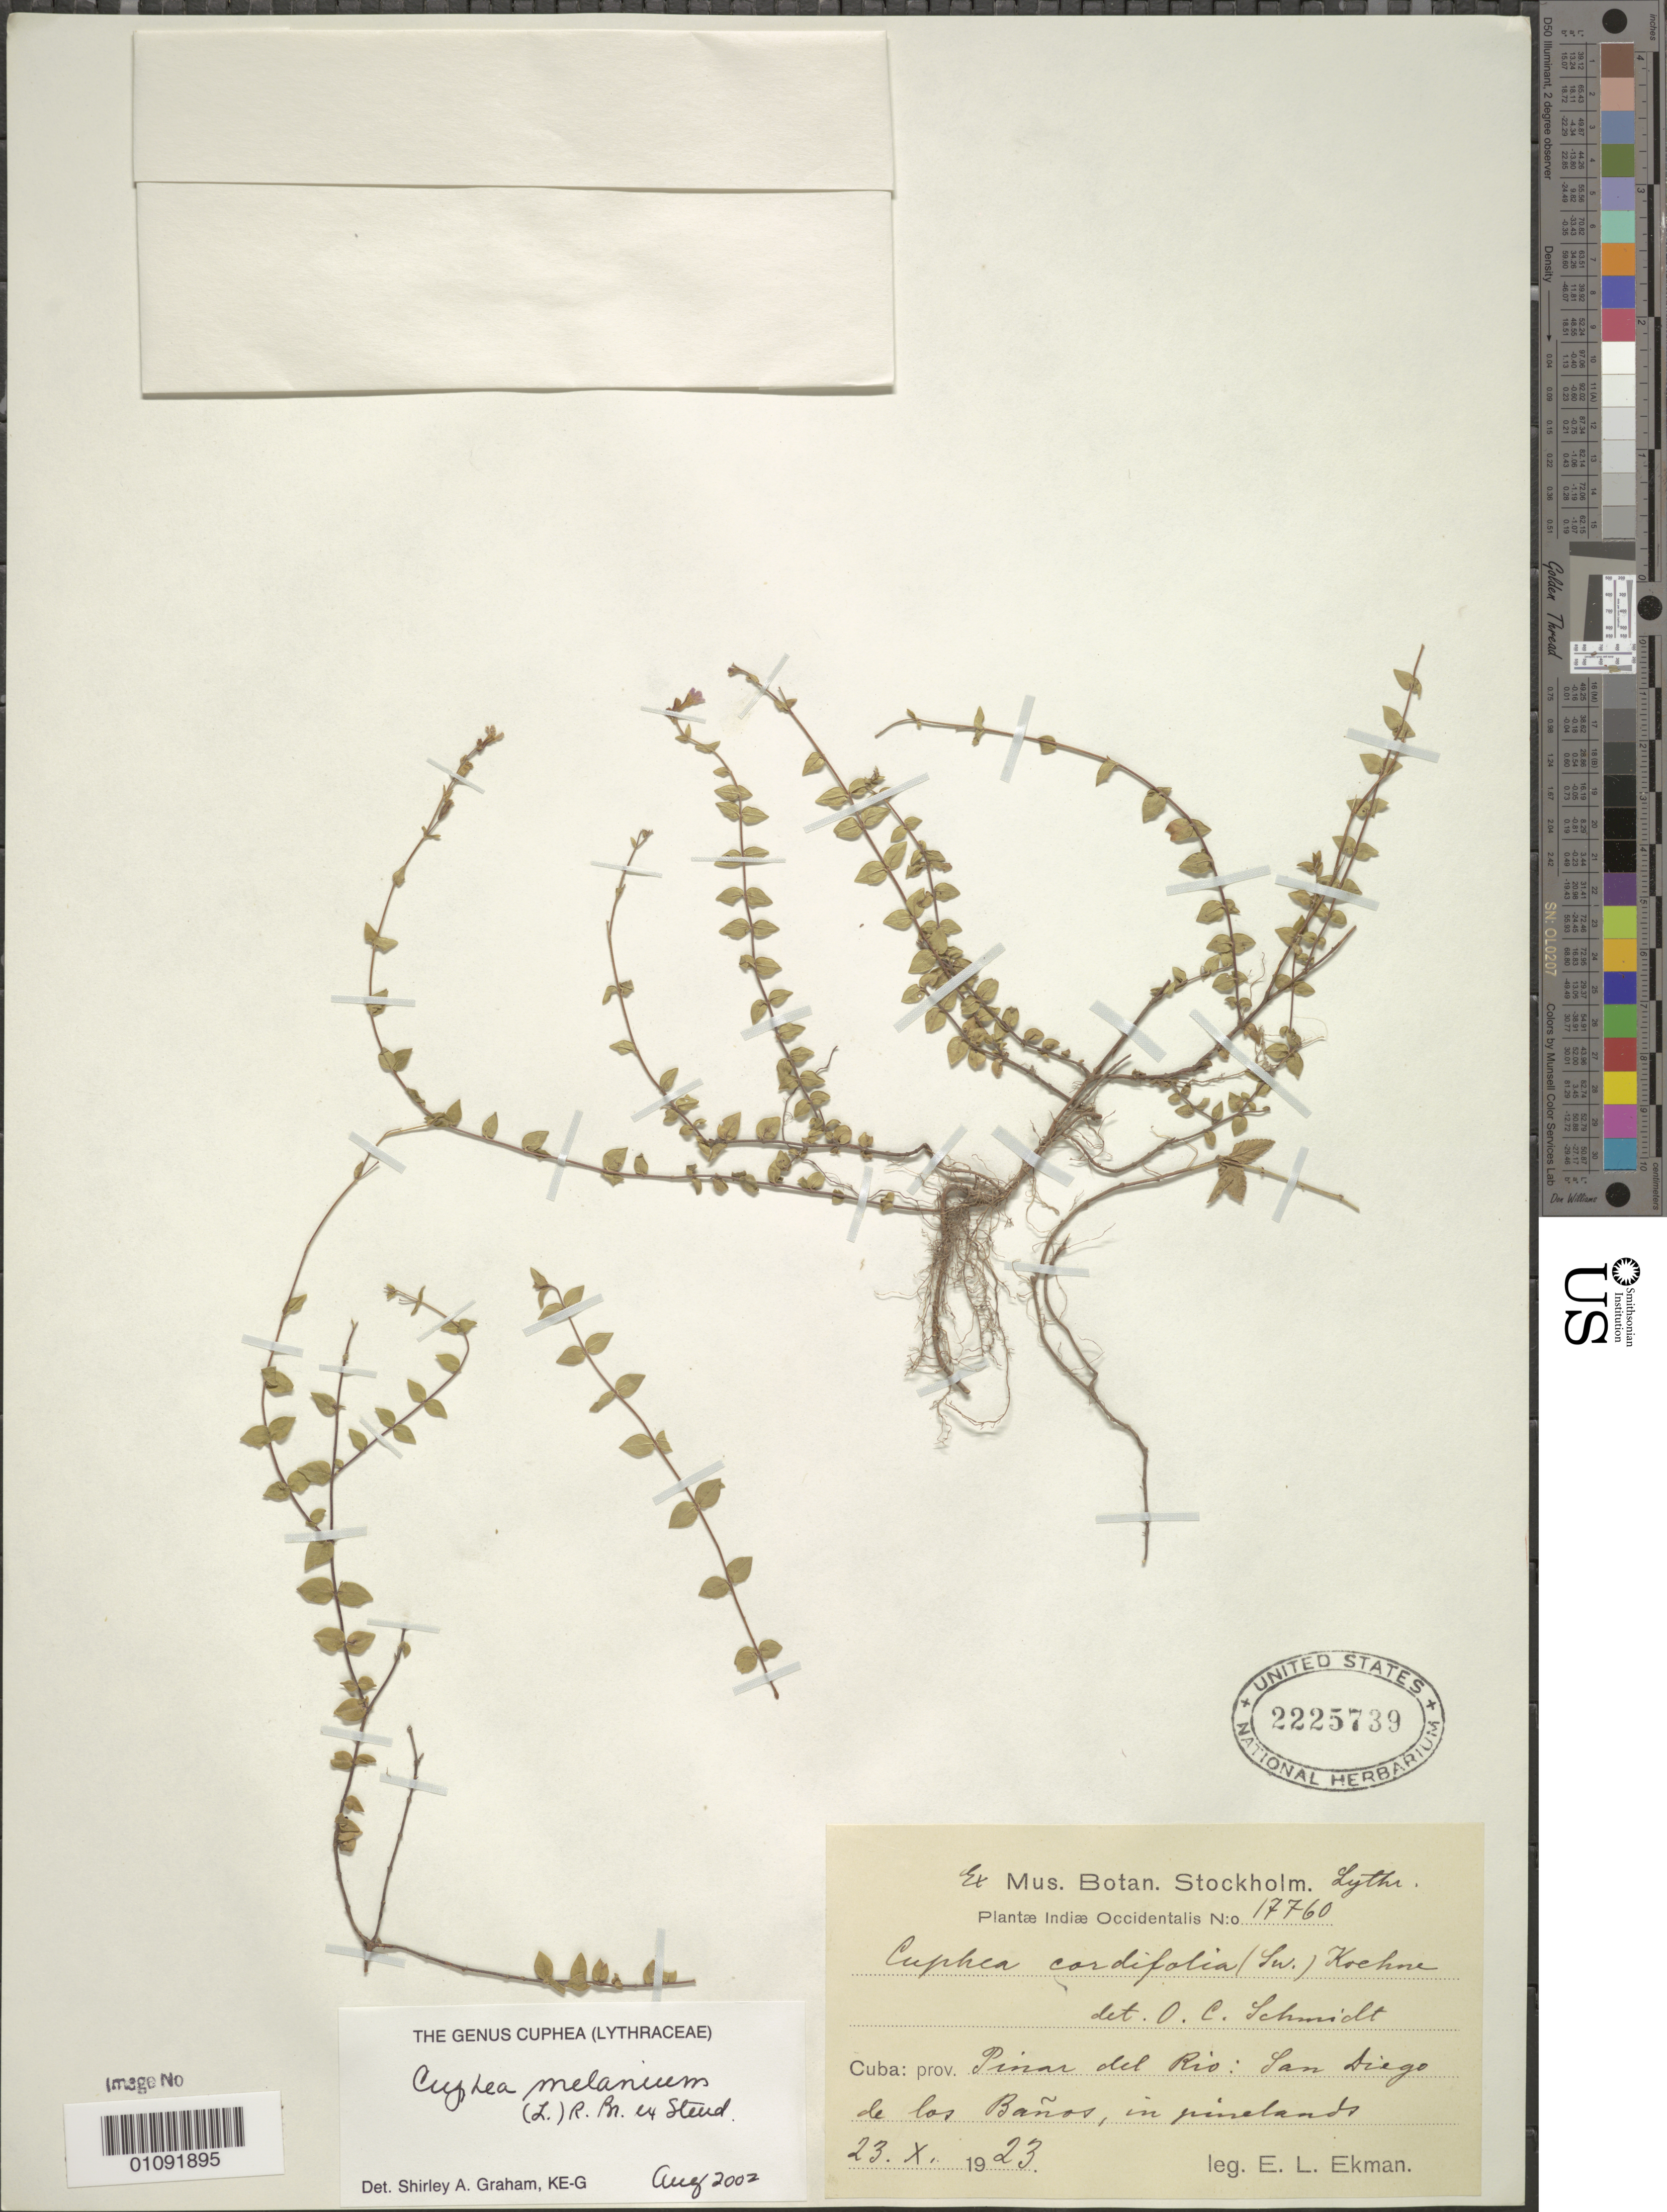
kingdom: Plantae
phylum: Tracheophyta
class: Magnoliopsida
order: Myrtales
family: Lythraceae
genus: Cuphea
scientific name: Cuphea melanium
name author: (L.) Cramer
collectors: E. L. Ekman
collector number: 17760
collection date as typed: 23 Oct 1923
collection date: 1923-10-23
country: Cuba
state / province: Pinar del Rio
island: Cuba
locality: Pinar del Rio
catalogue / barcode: US 2225739